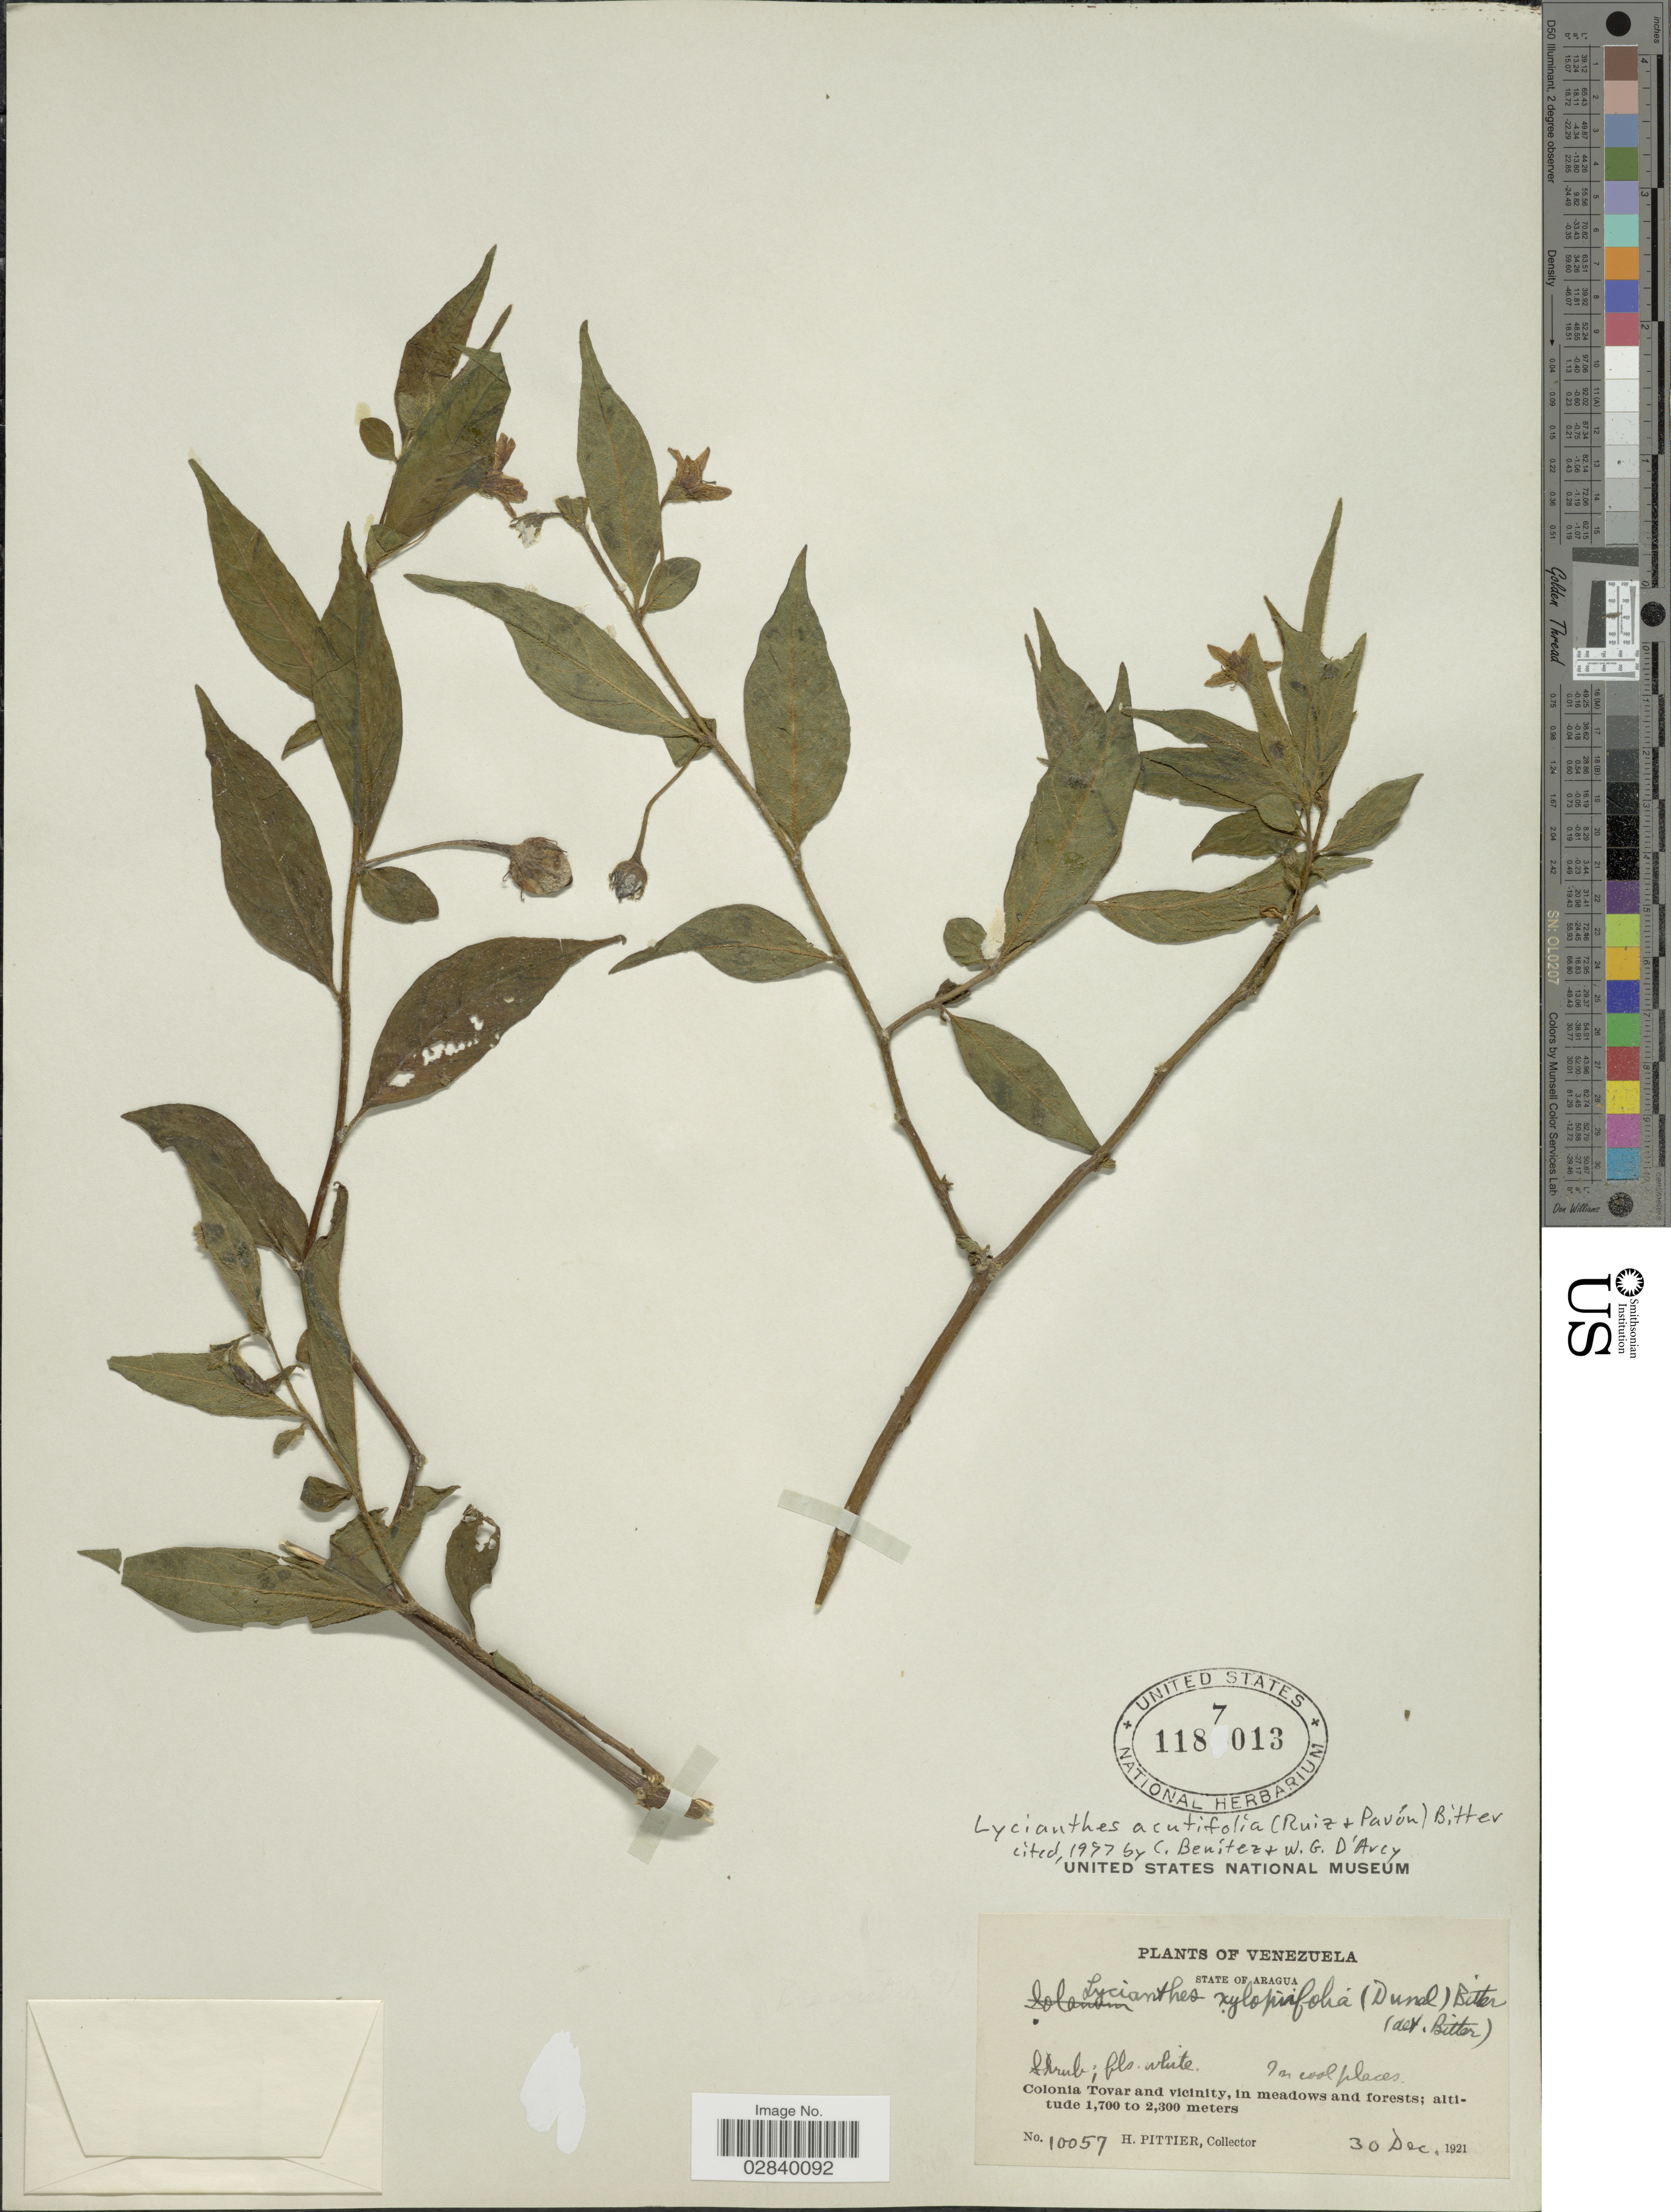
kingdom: Plantae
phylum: Tracheophyta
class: Magnoliopsida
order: Solanales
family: Solanaceae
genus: Lycianthes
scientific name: Lycianthes acutifolia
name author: (Ruiz & Pav.) Bitter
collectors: H. F. Pittier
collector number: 10057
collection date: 1921-12-30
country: Venezuela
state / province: Aragua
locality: Colonia Tovar and vicinity, in meadows and forests.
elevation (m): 1700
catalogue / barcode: US 1187013